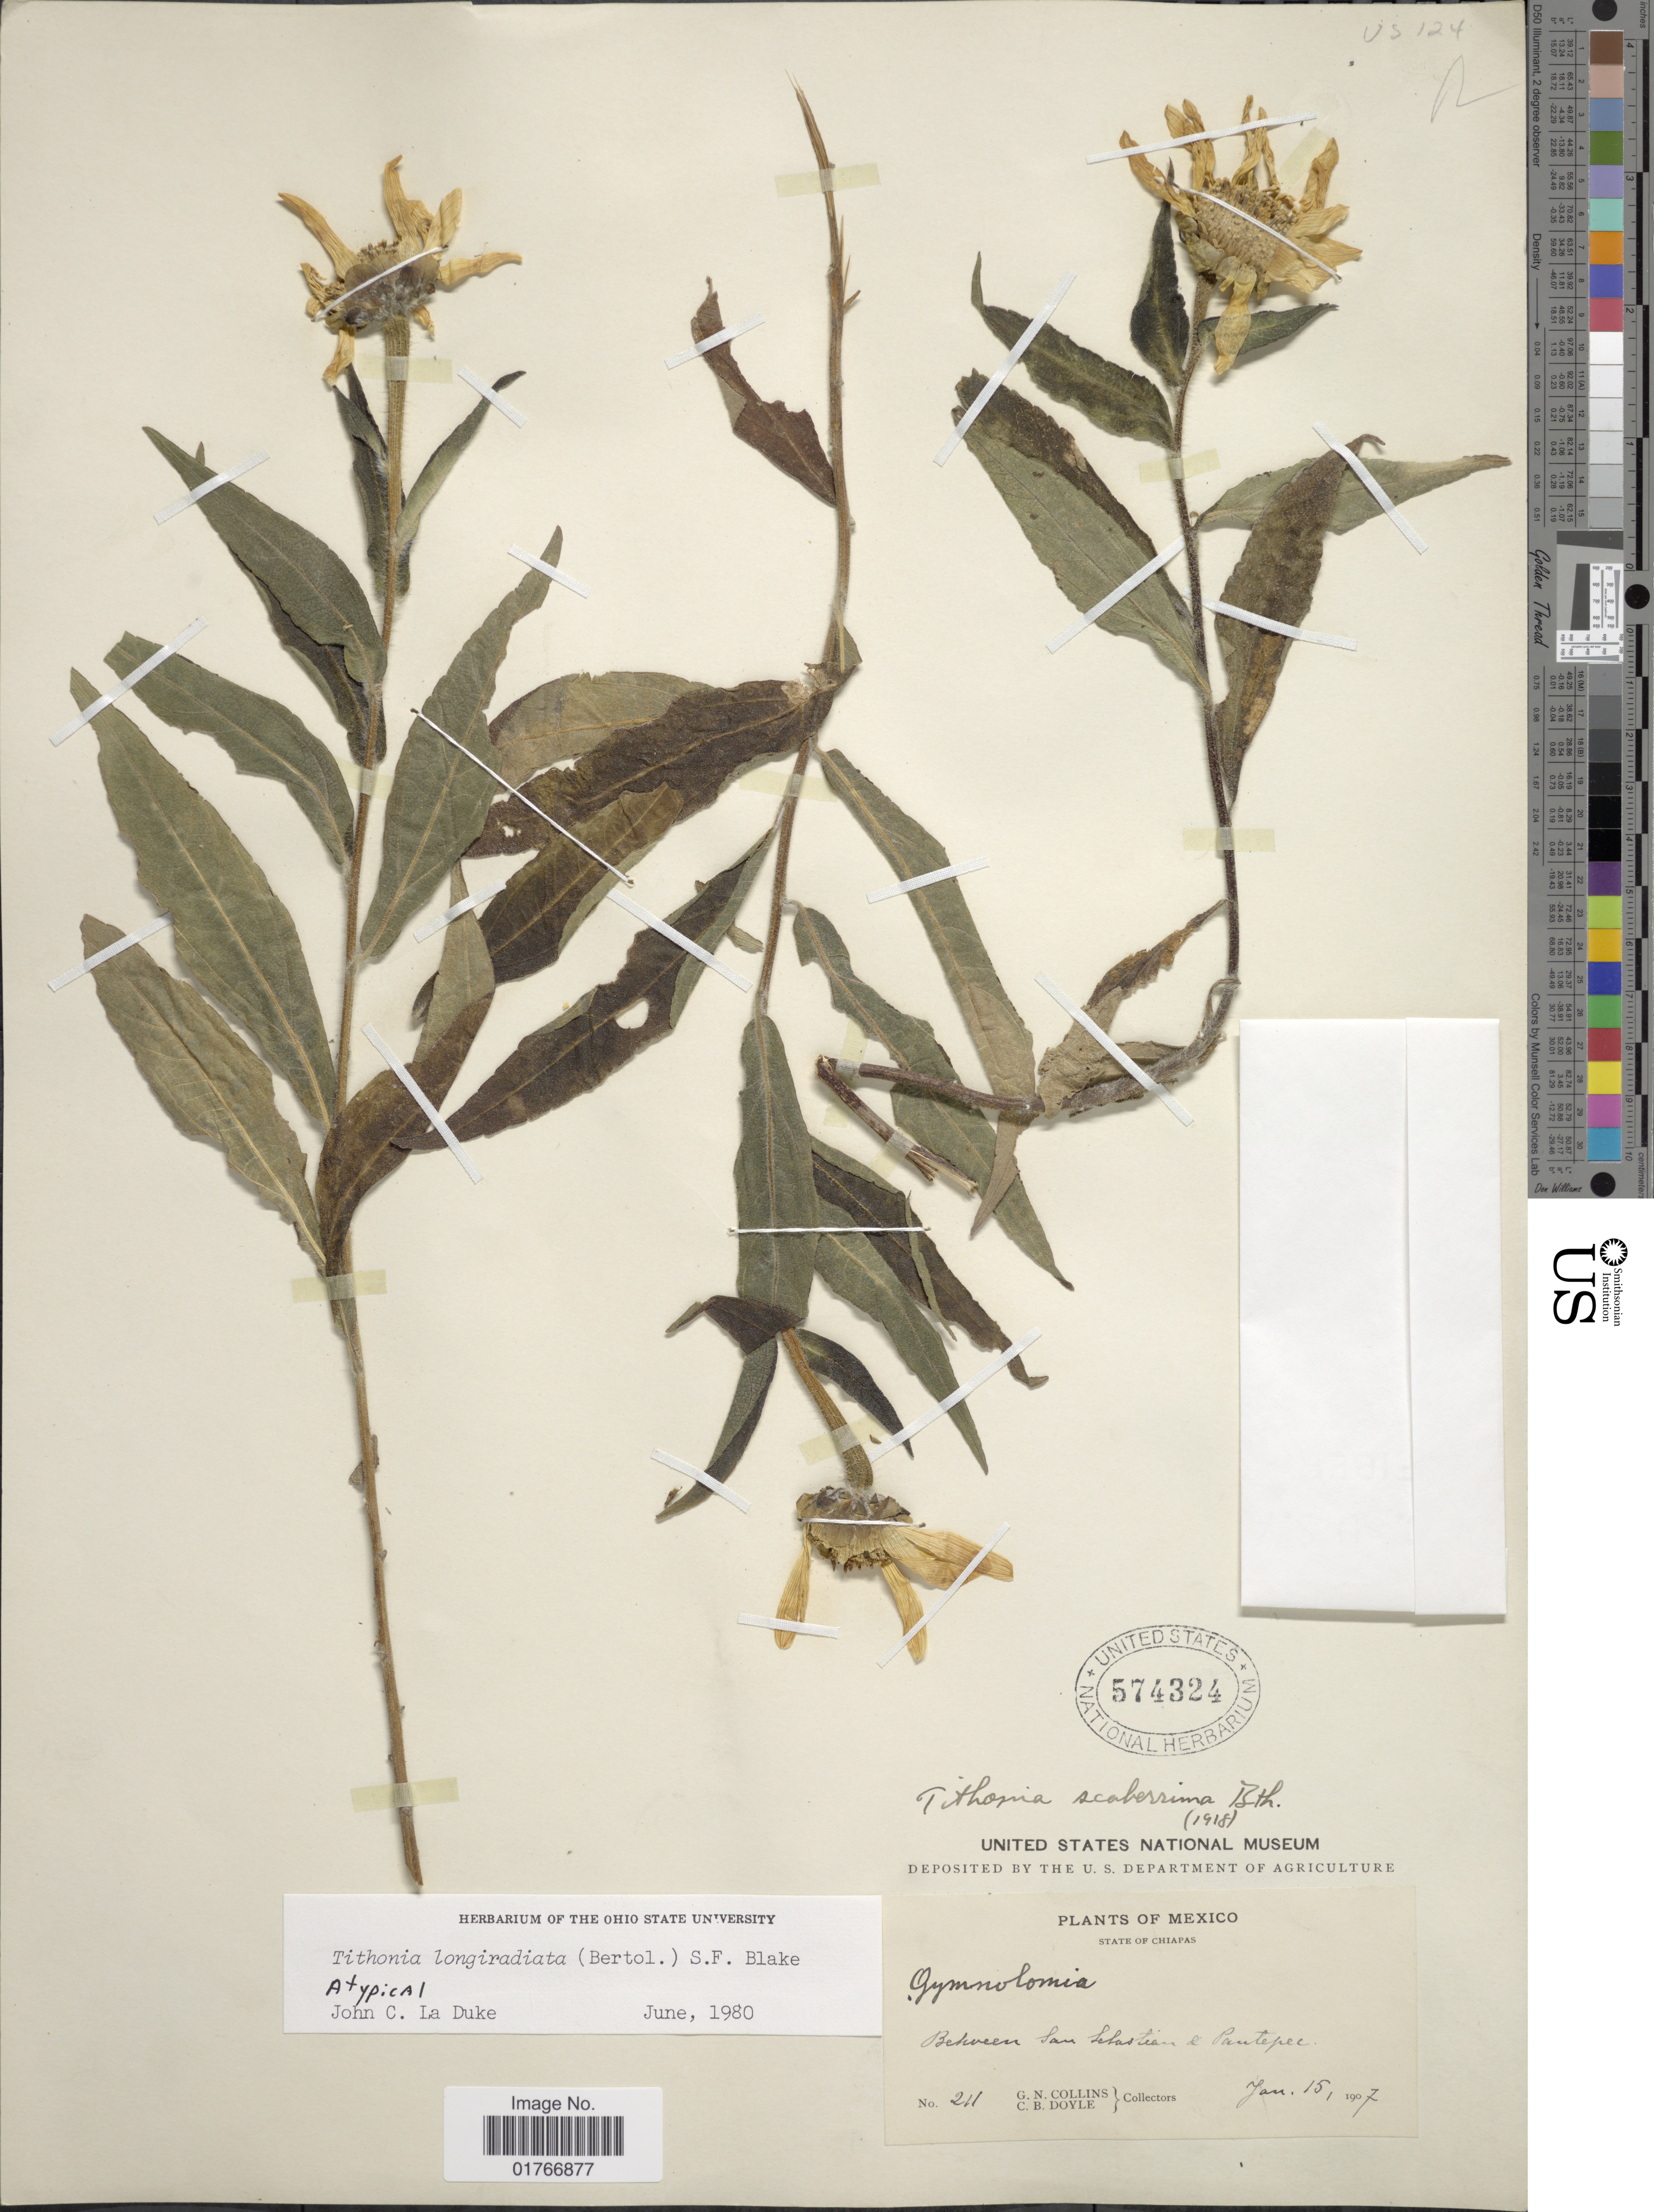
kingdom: Plantae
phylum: Tracheophyta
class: Magnoliopsida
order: Asterales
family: Asteraceae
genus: Tithonia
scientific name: Tithonia longiradiata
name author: (Bertol.) S.F. Blake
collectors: G. Collins & C. Doyle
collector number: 211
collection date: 1907-01-15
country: Mexico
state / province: Chiapas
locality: Between San Sebastian & Pantepec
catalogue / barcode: US 574324